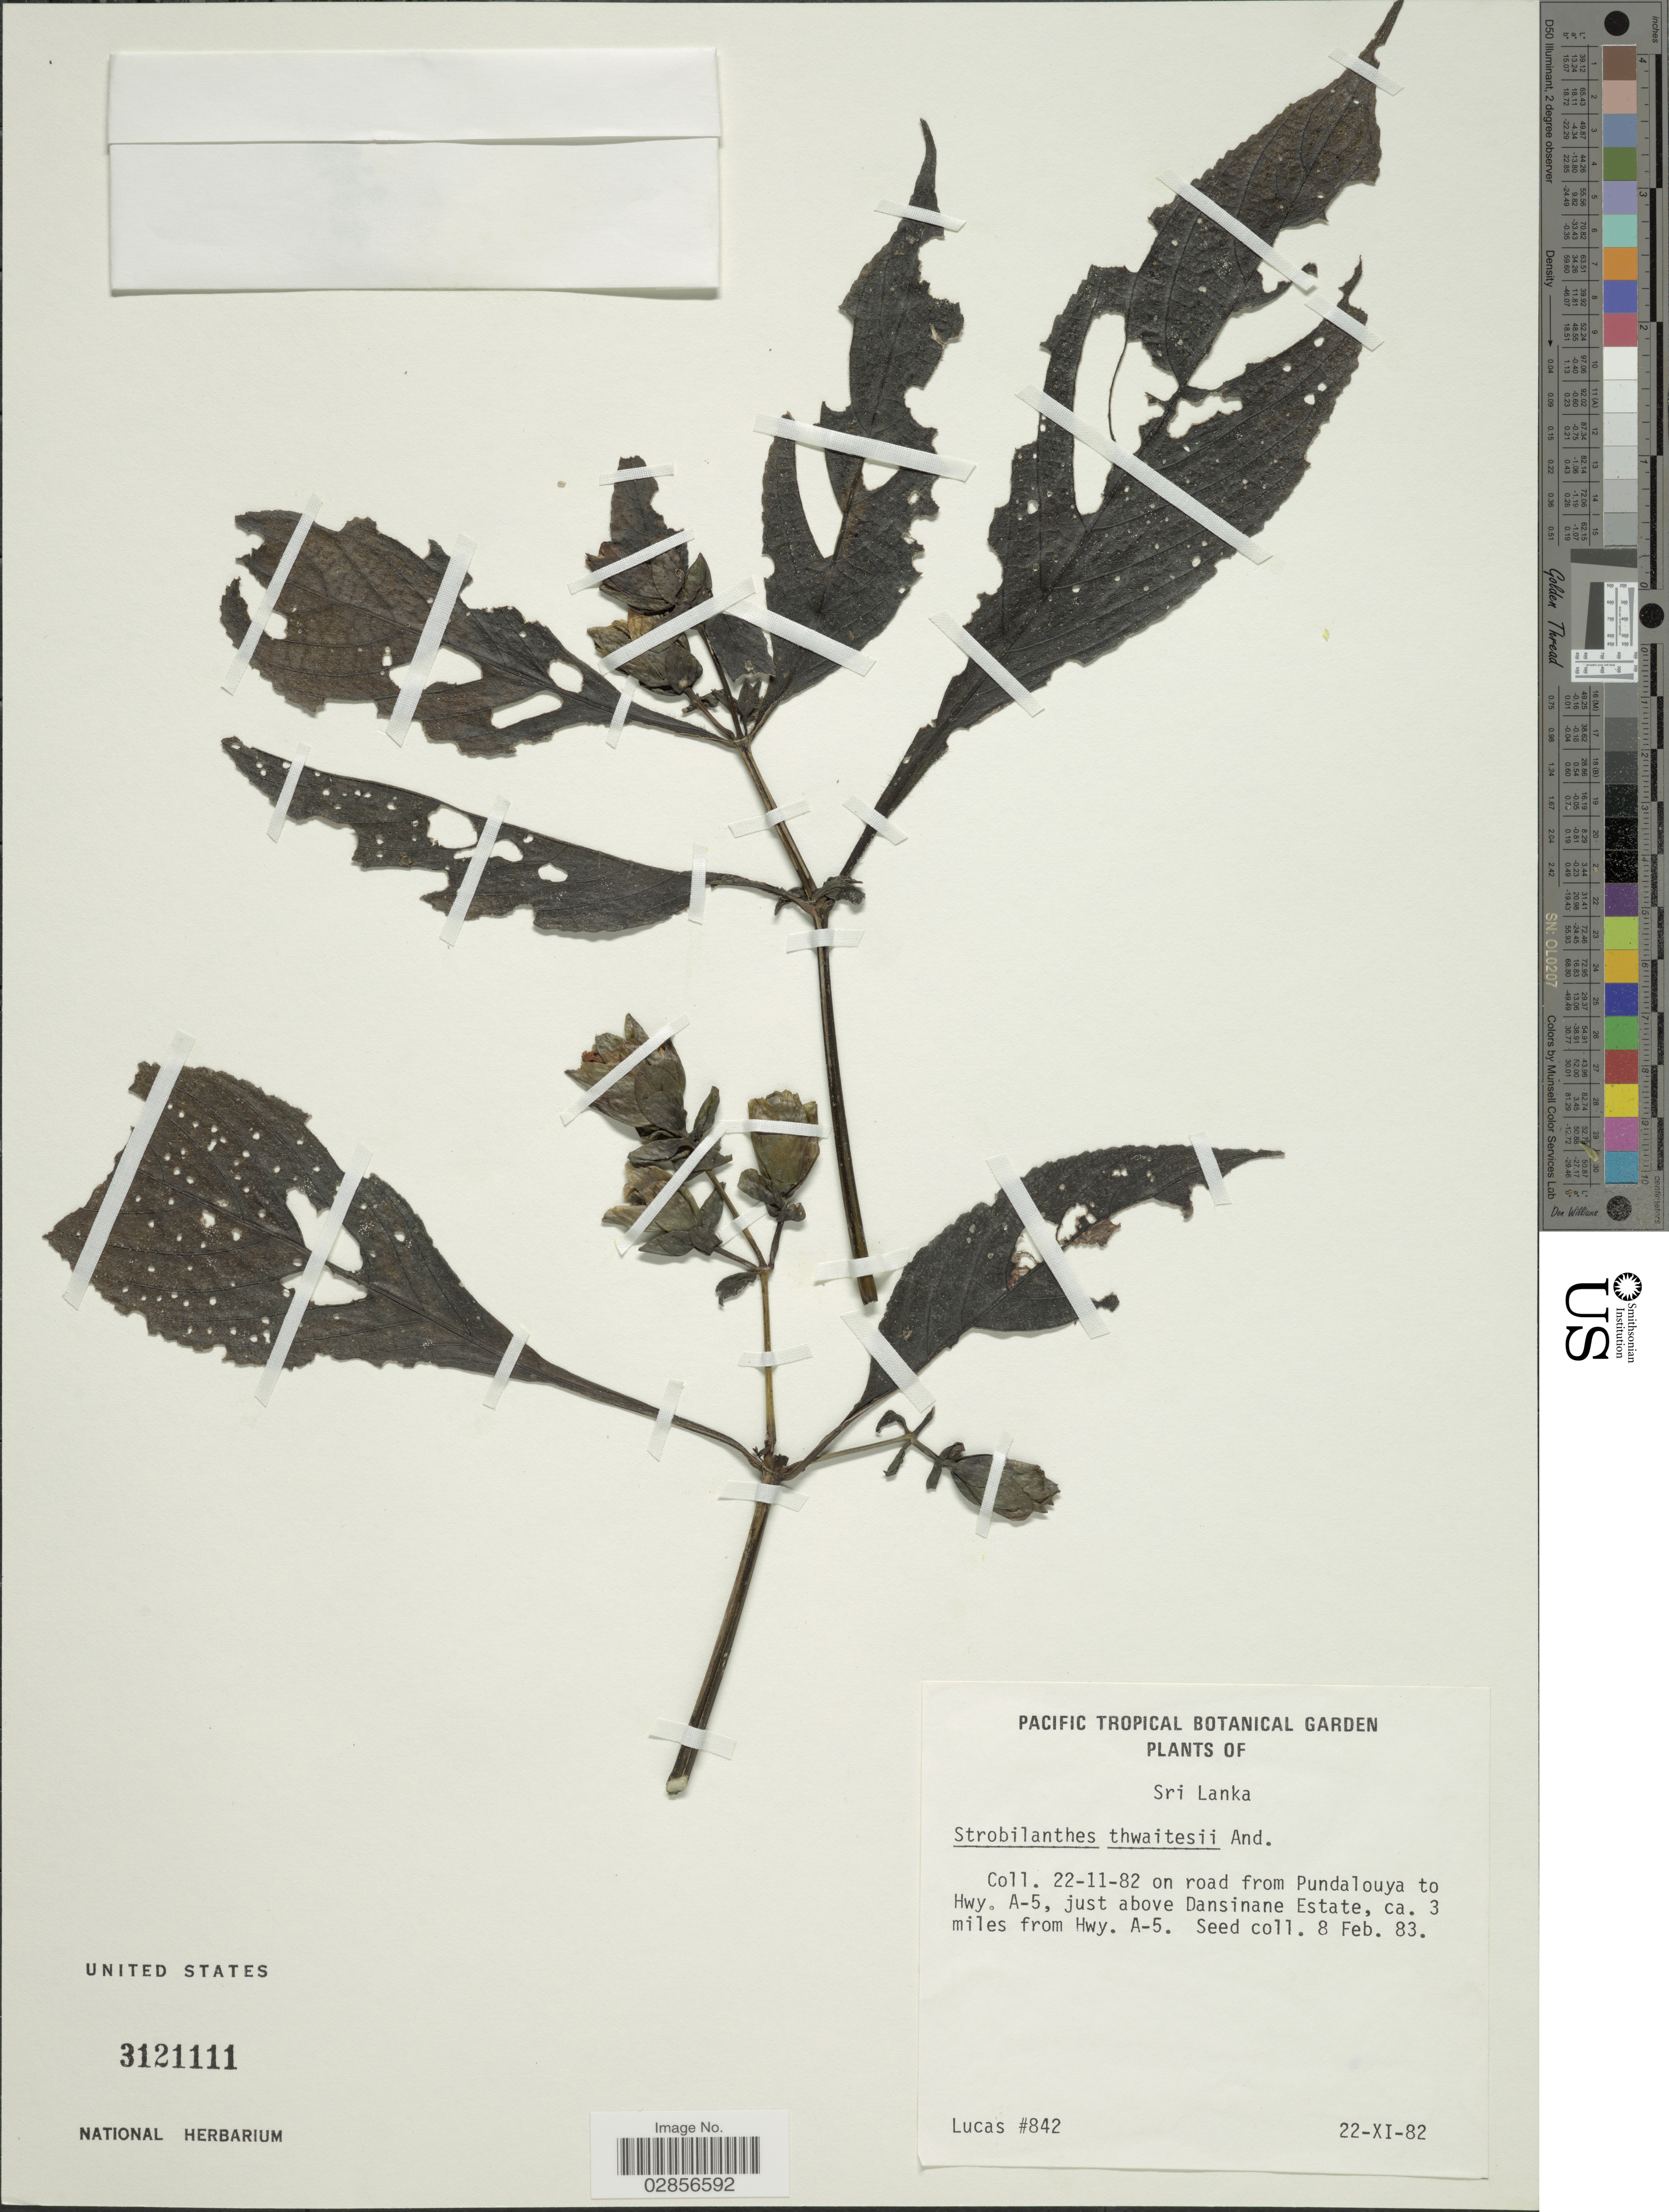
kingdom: Plantae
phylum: Tracheophyta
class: Magnoliopsida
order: Lamiales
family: Acanthaceae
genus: Strobilanthes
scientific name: Strobilanthes thwaitesii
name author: T. Anderson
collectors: Lucas, --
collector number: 842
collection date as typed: Transcribed d/m/y: 22/11/82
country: Sri Lanka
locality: On road from Pundalouya to Hwy. A-5, just above Dansinane Estate, ca. 3 miles from Hwy. A-5.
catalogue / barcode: US 3121111